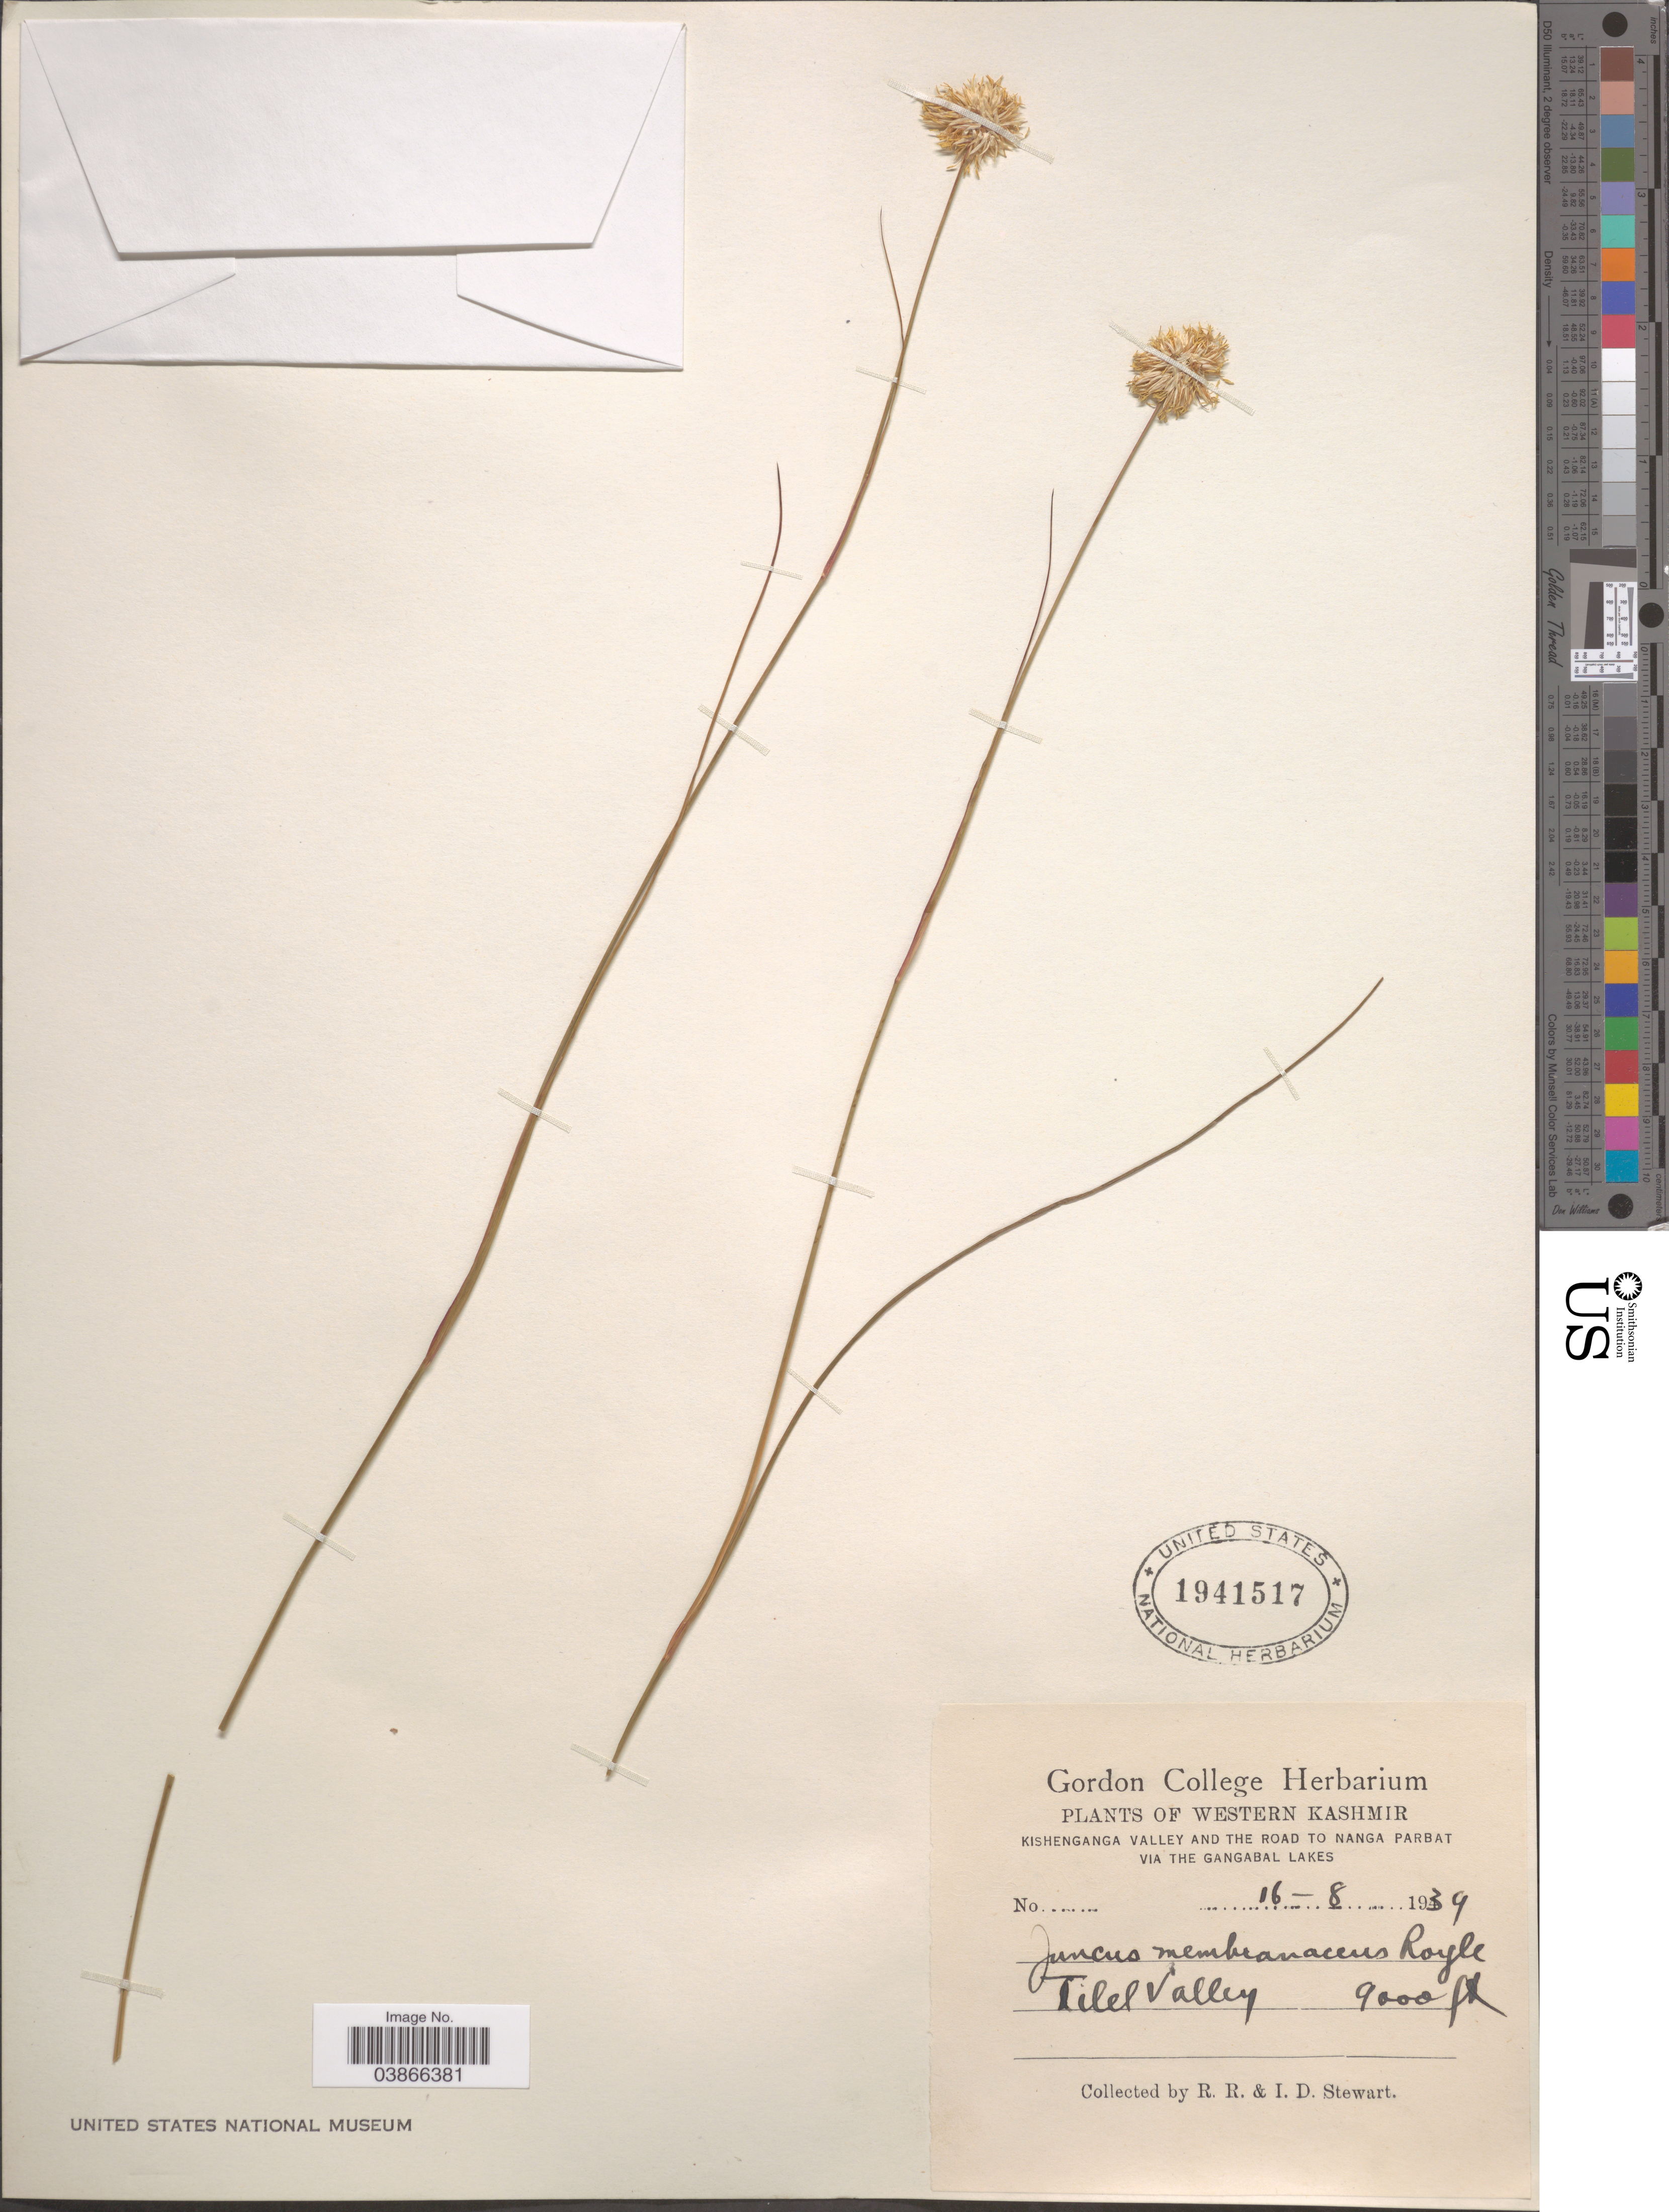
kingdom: Plantae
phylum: Tracheophyta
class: Liliopsida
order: Poales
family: Juncaceae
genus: Juncus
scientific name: Juncus membranaceus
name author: Royle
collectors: R. Stewart & I. Stewart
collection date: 1939-08-16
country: India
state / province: Jammu and Kashmir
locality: Western Kashmir. Kishenganga Valley and the Road to Nanga Parbat via the Gangabal Lakes. Tilel Valley.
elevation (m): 2743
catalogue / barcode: US 1941517